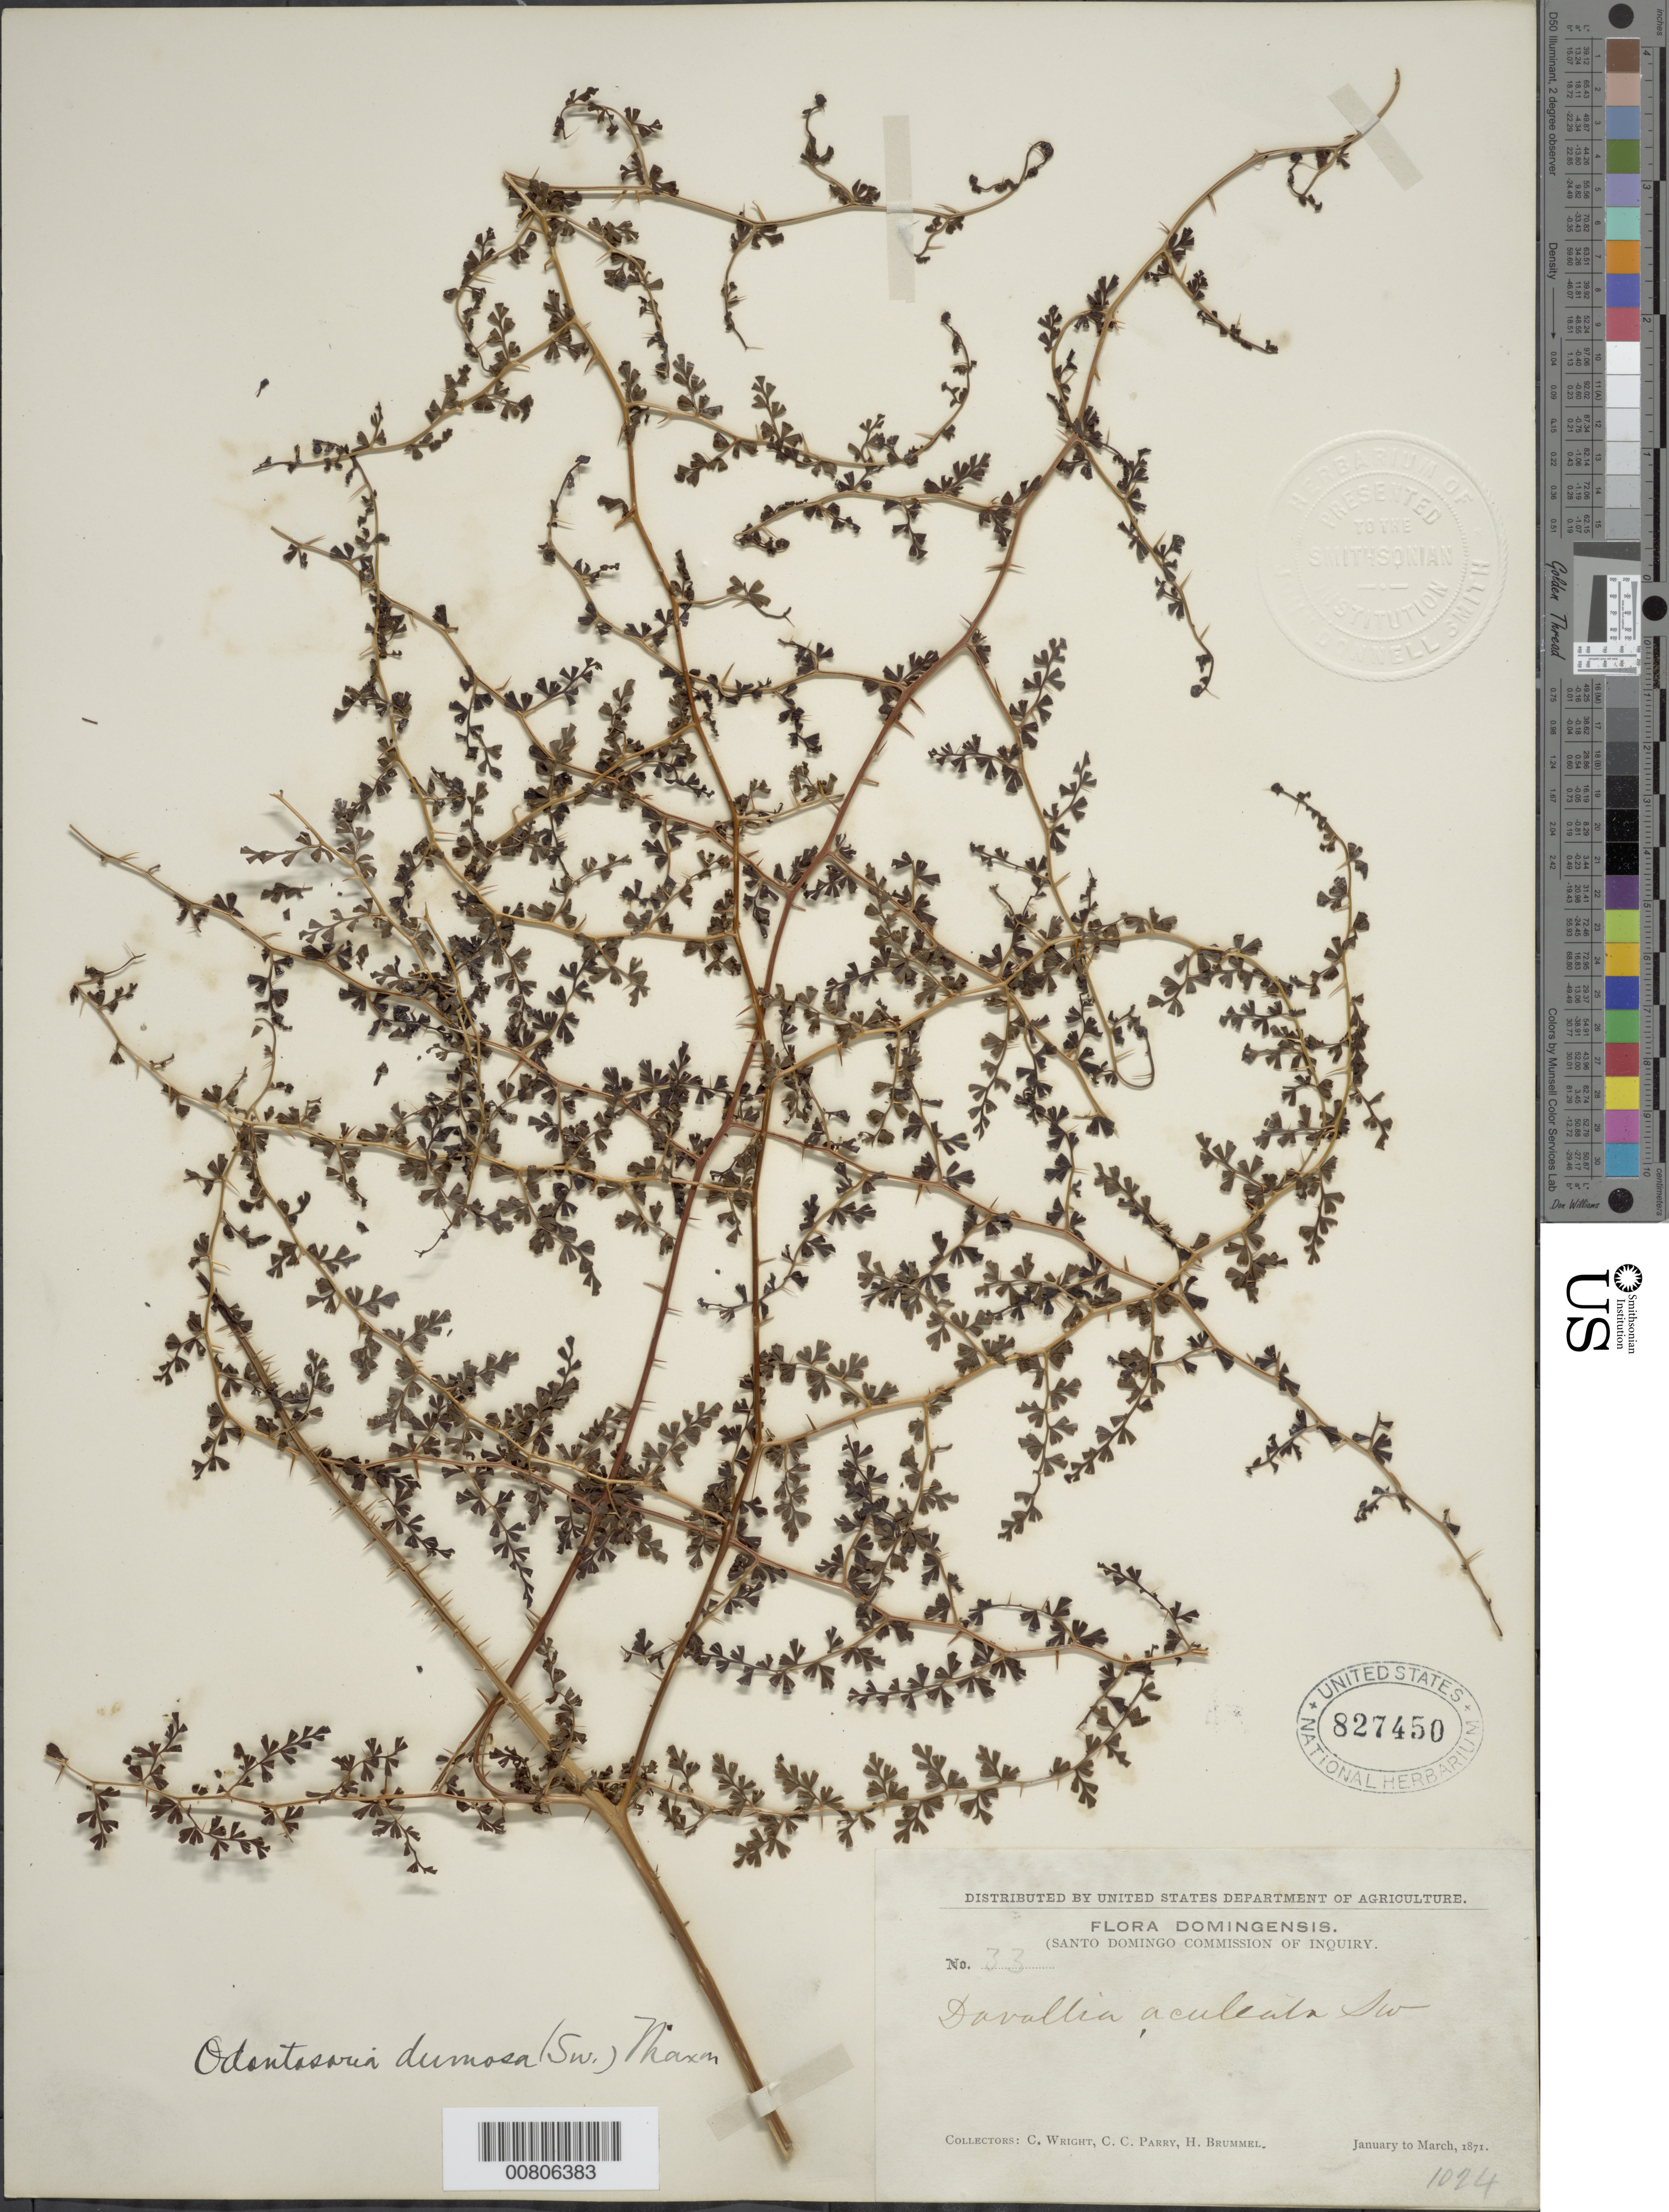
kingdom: Plantae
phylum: Tracheophyta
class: Polypodiopsida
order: Polypodiales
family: Lindsaeaceae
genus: Odontosoria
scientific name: Odontosoria aculeata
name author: (L.) J. Sm.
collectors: C. Wright, C. C. Parry & H. Brummel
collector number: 33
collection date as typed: Jan 1871 to -- Mar 1871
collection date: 1871-01/1871-03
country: Dominican Republic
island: Hispaniola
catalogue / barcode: US 827450